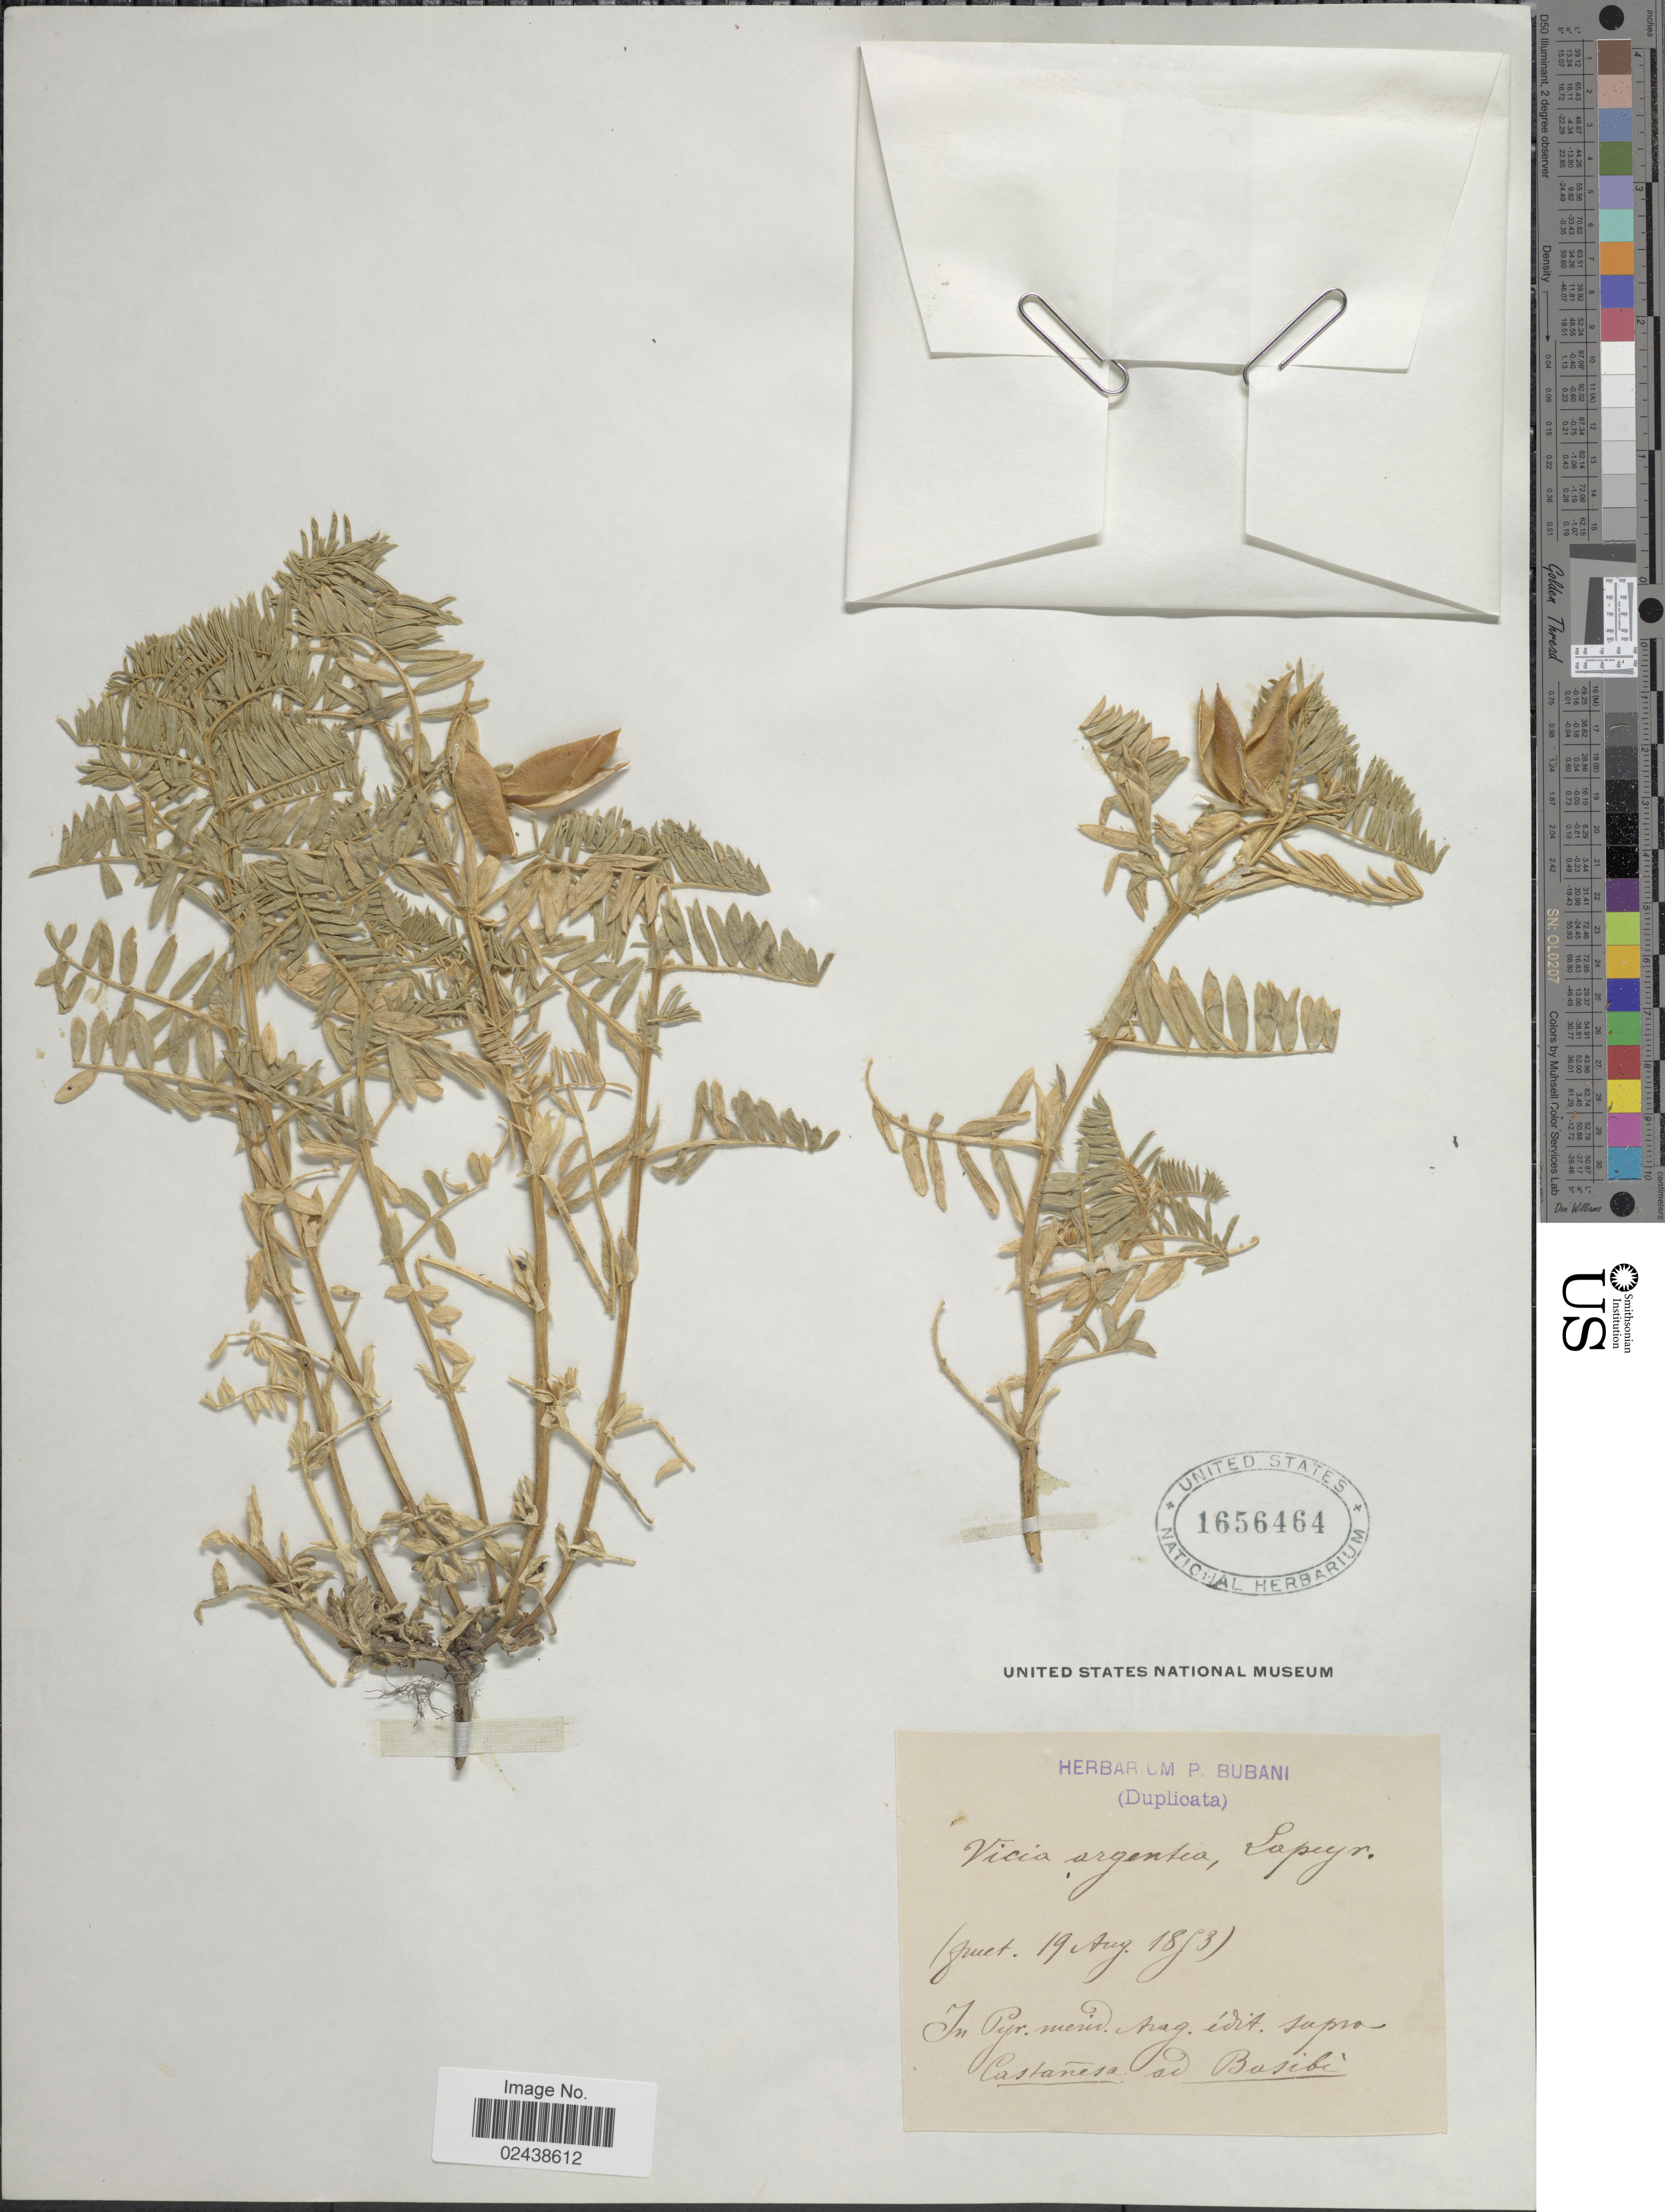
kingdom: Plantae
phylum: Tracheophyta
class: Magnoliopsida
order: Fabales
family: Fabaceae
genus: Vicia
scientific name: Vicia argentea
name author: Lapeyr.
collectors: ex herb. P. Bubani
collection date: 1873-08-19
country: Spain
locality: In Pyr. merid. Arag. edit. supra Castanesa ad Basibi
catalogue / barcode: US 1656464